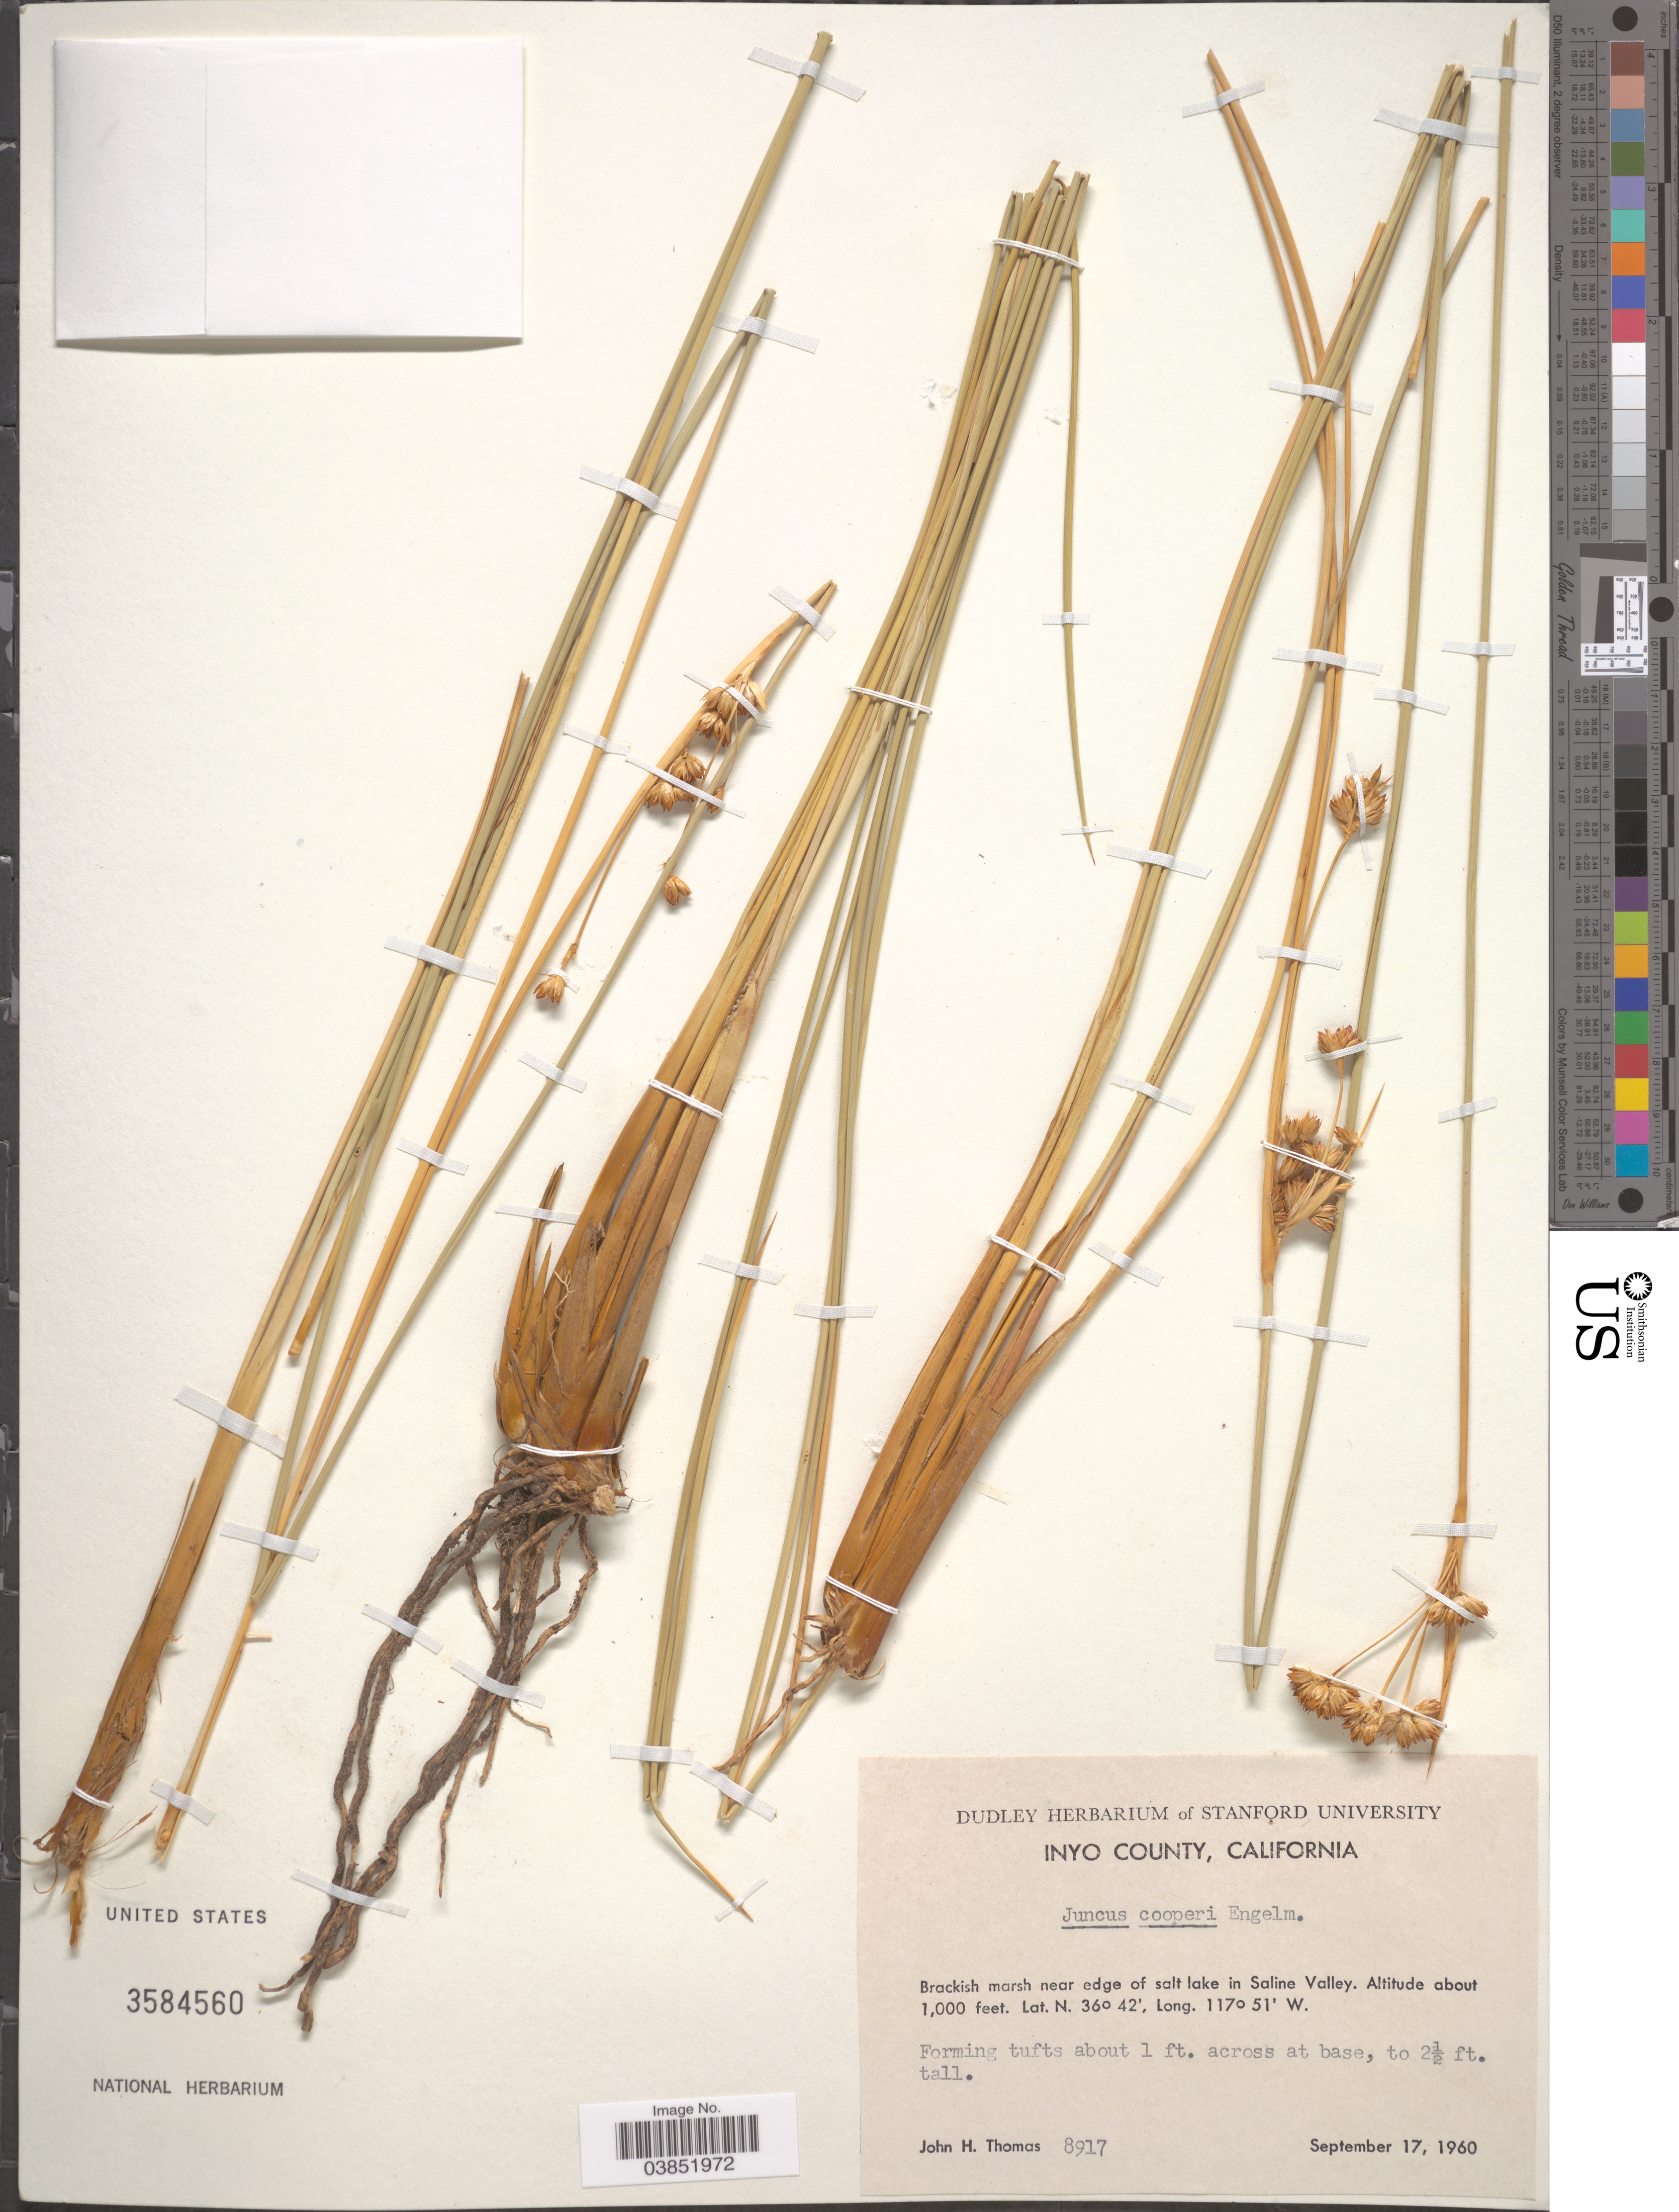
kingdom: Plantae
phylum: Tracheophyta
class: Liliopsida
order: Poales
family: Juncaceae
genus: Juncus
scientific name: Juncus cooperi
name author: Engelm.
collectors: J. H. Thomas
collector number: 8917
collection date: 1960-09-17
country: United States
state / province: California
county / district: Inyo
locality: Inyo County. Brackish marsh near edge of salt lake in Saline Valley.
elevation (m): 305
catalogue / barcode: US 3584560